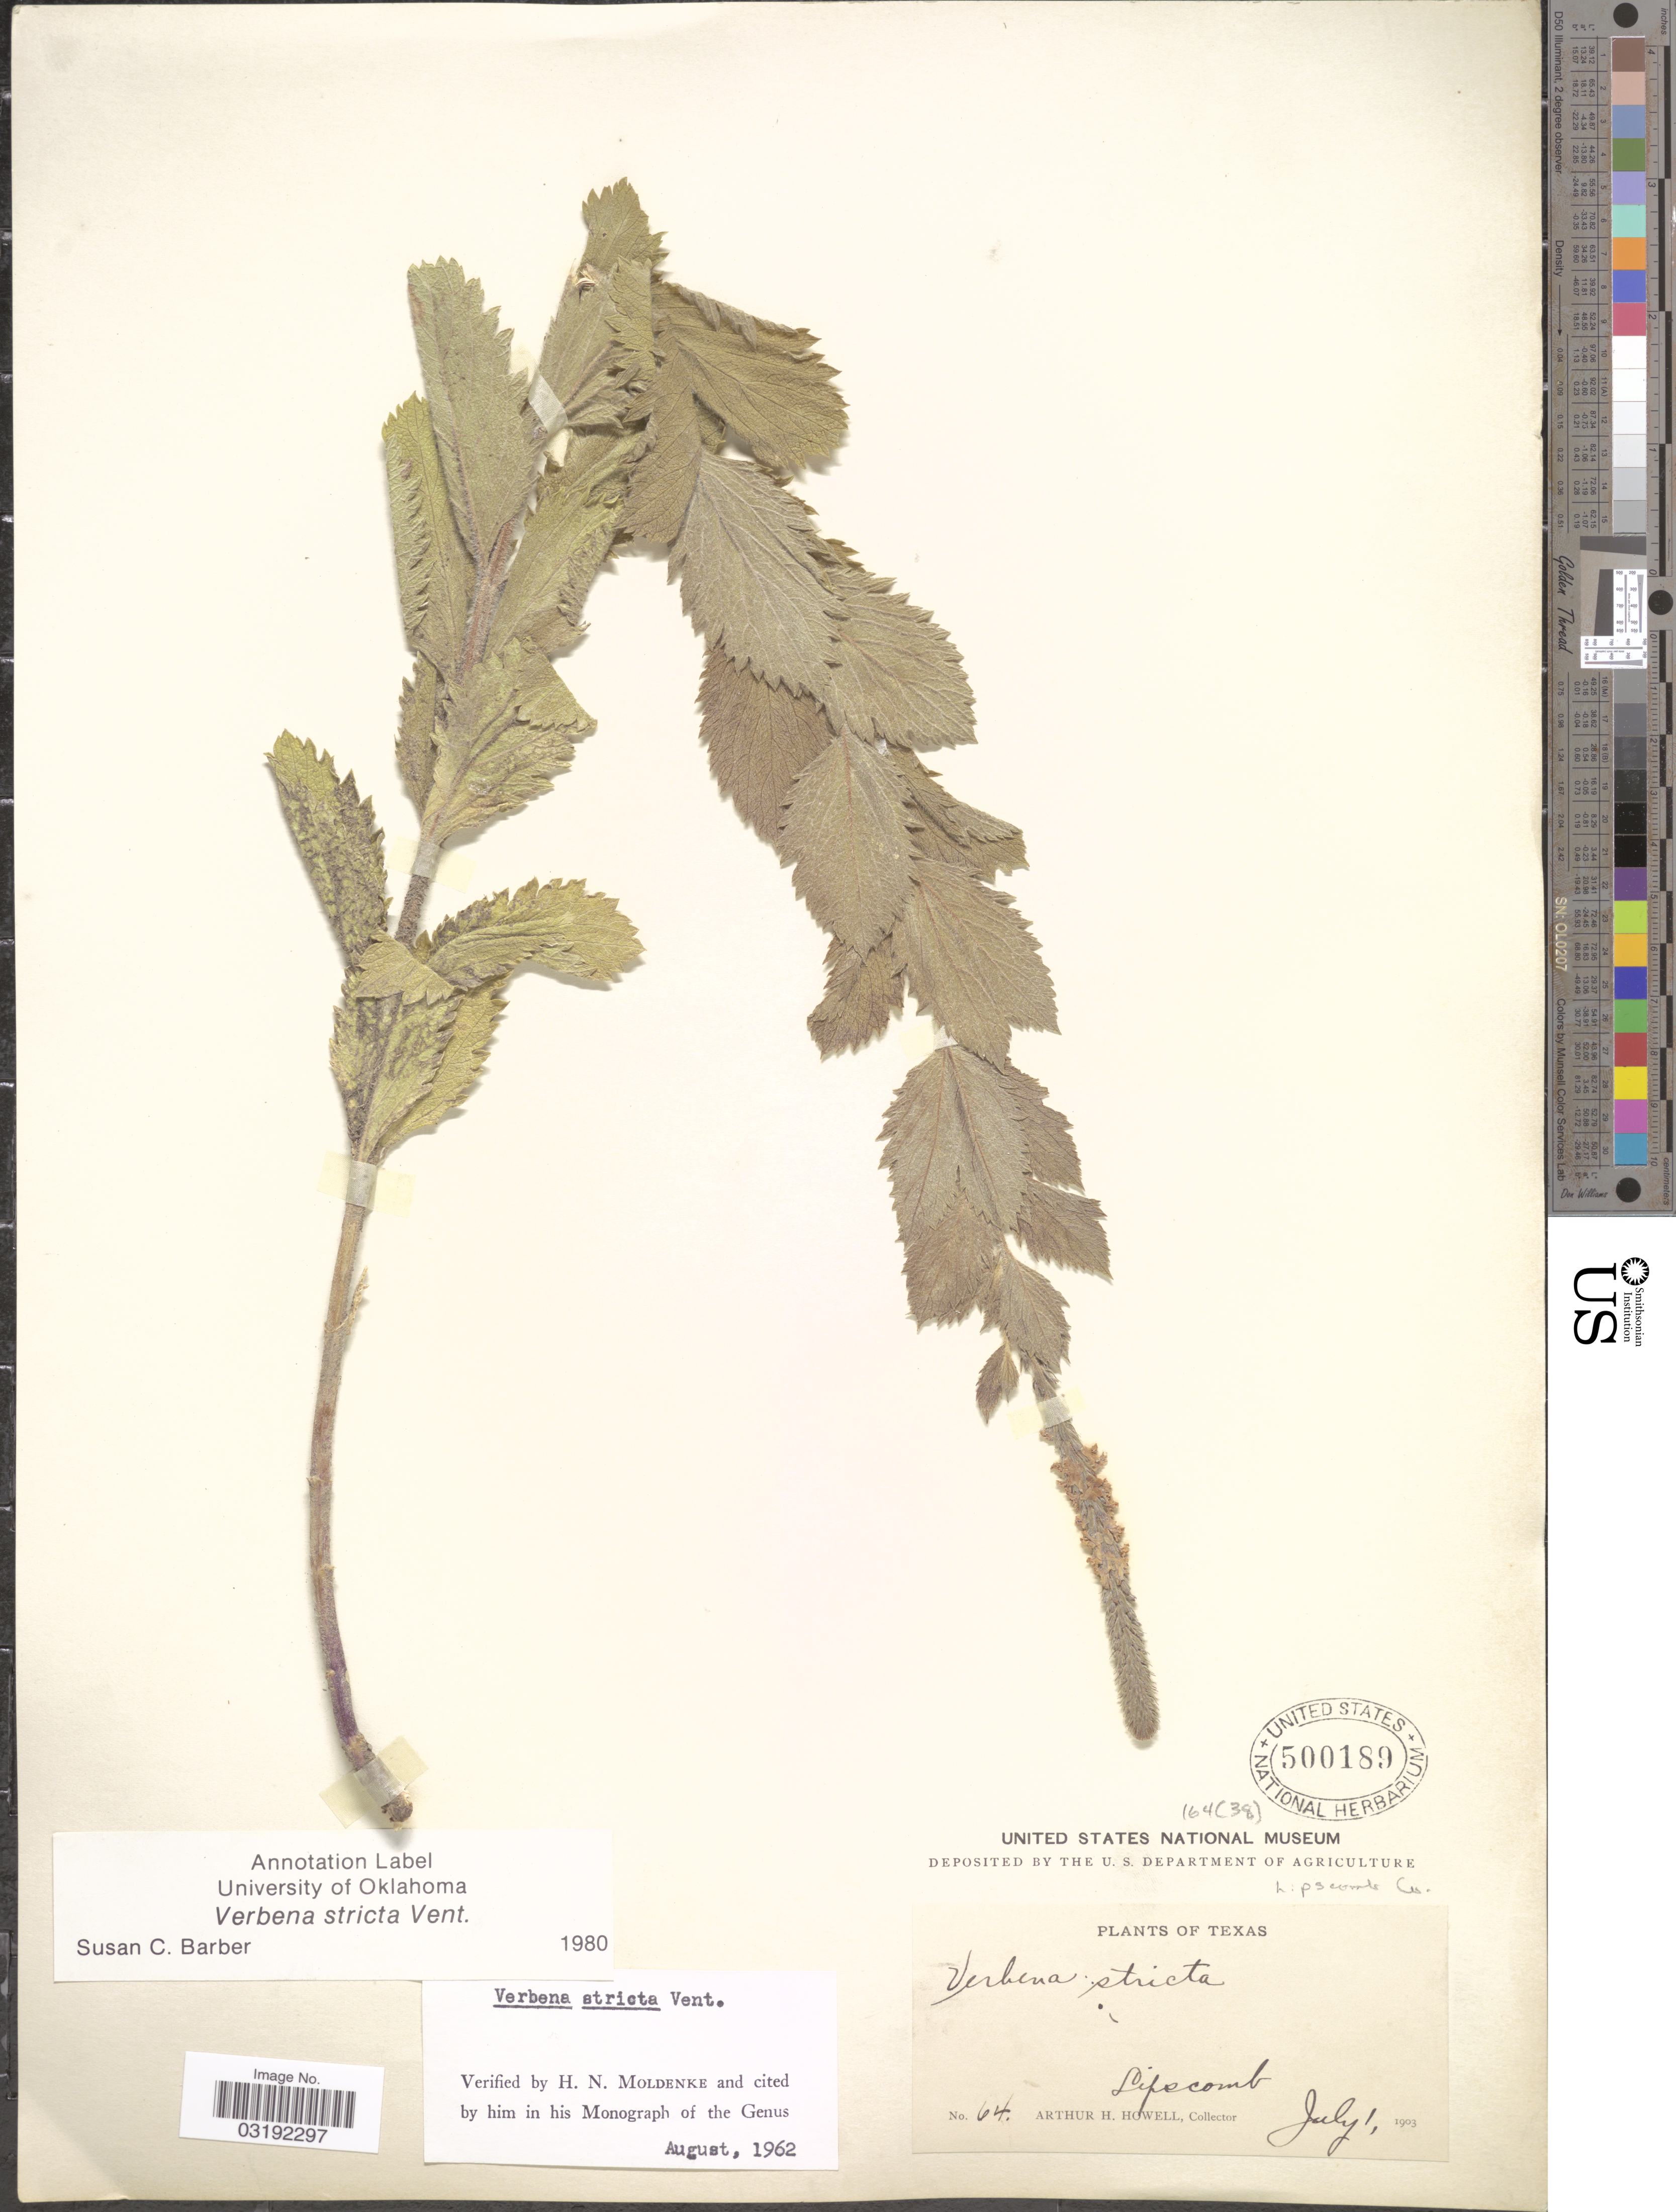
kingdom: Plantae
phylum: Tracheophyta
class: Magnoliopsida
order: Lamiales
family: Verbenaceae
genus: Verbena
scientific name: Verbena stricta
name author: Vent.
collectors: A. H. Howell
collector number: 64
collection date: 1903-07-01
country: United States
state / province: Texas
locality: Lipscomb. Lipscomb Co.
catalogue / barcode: US 500189